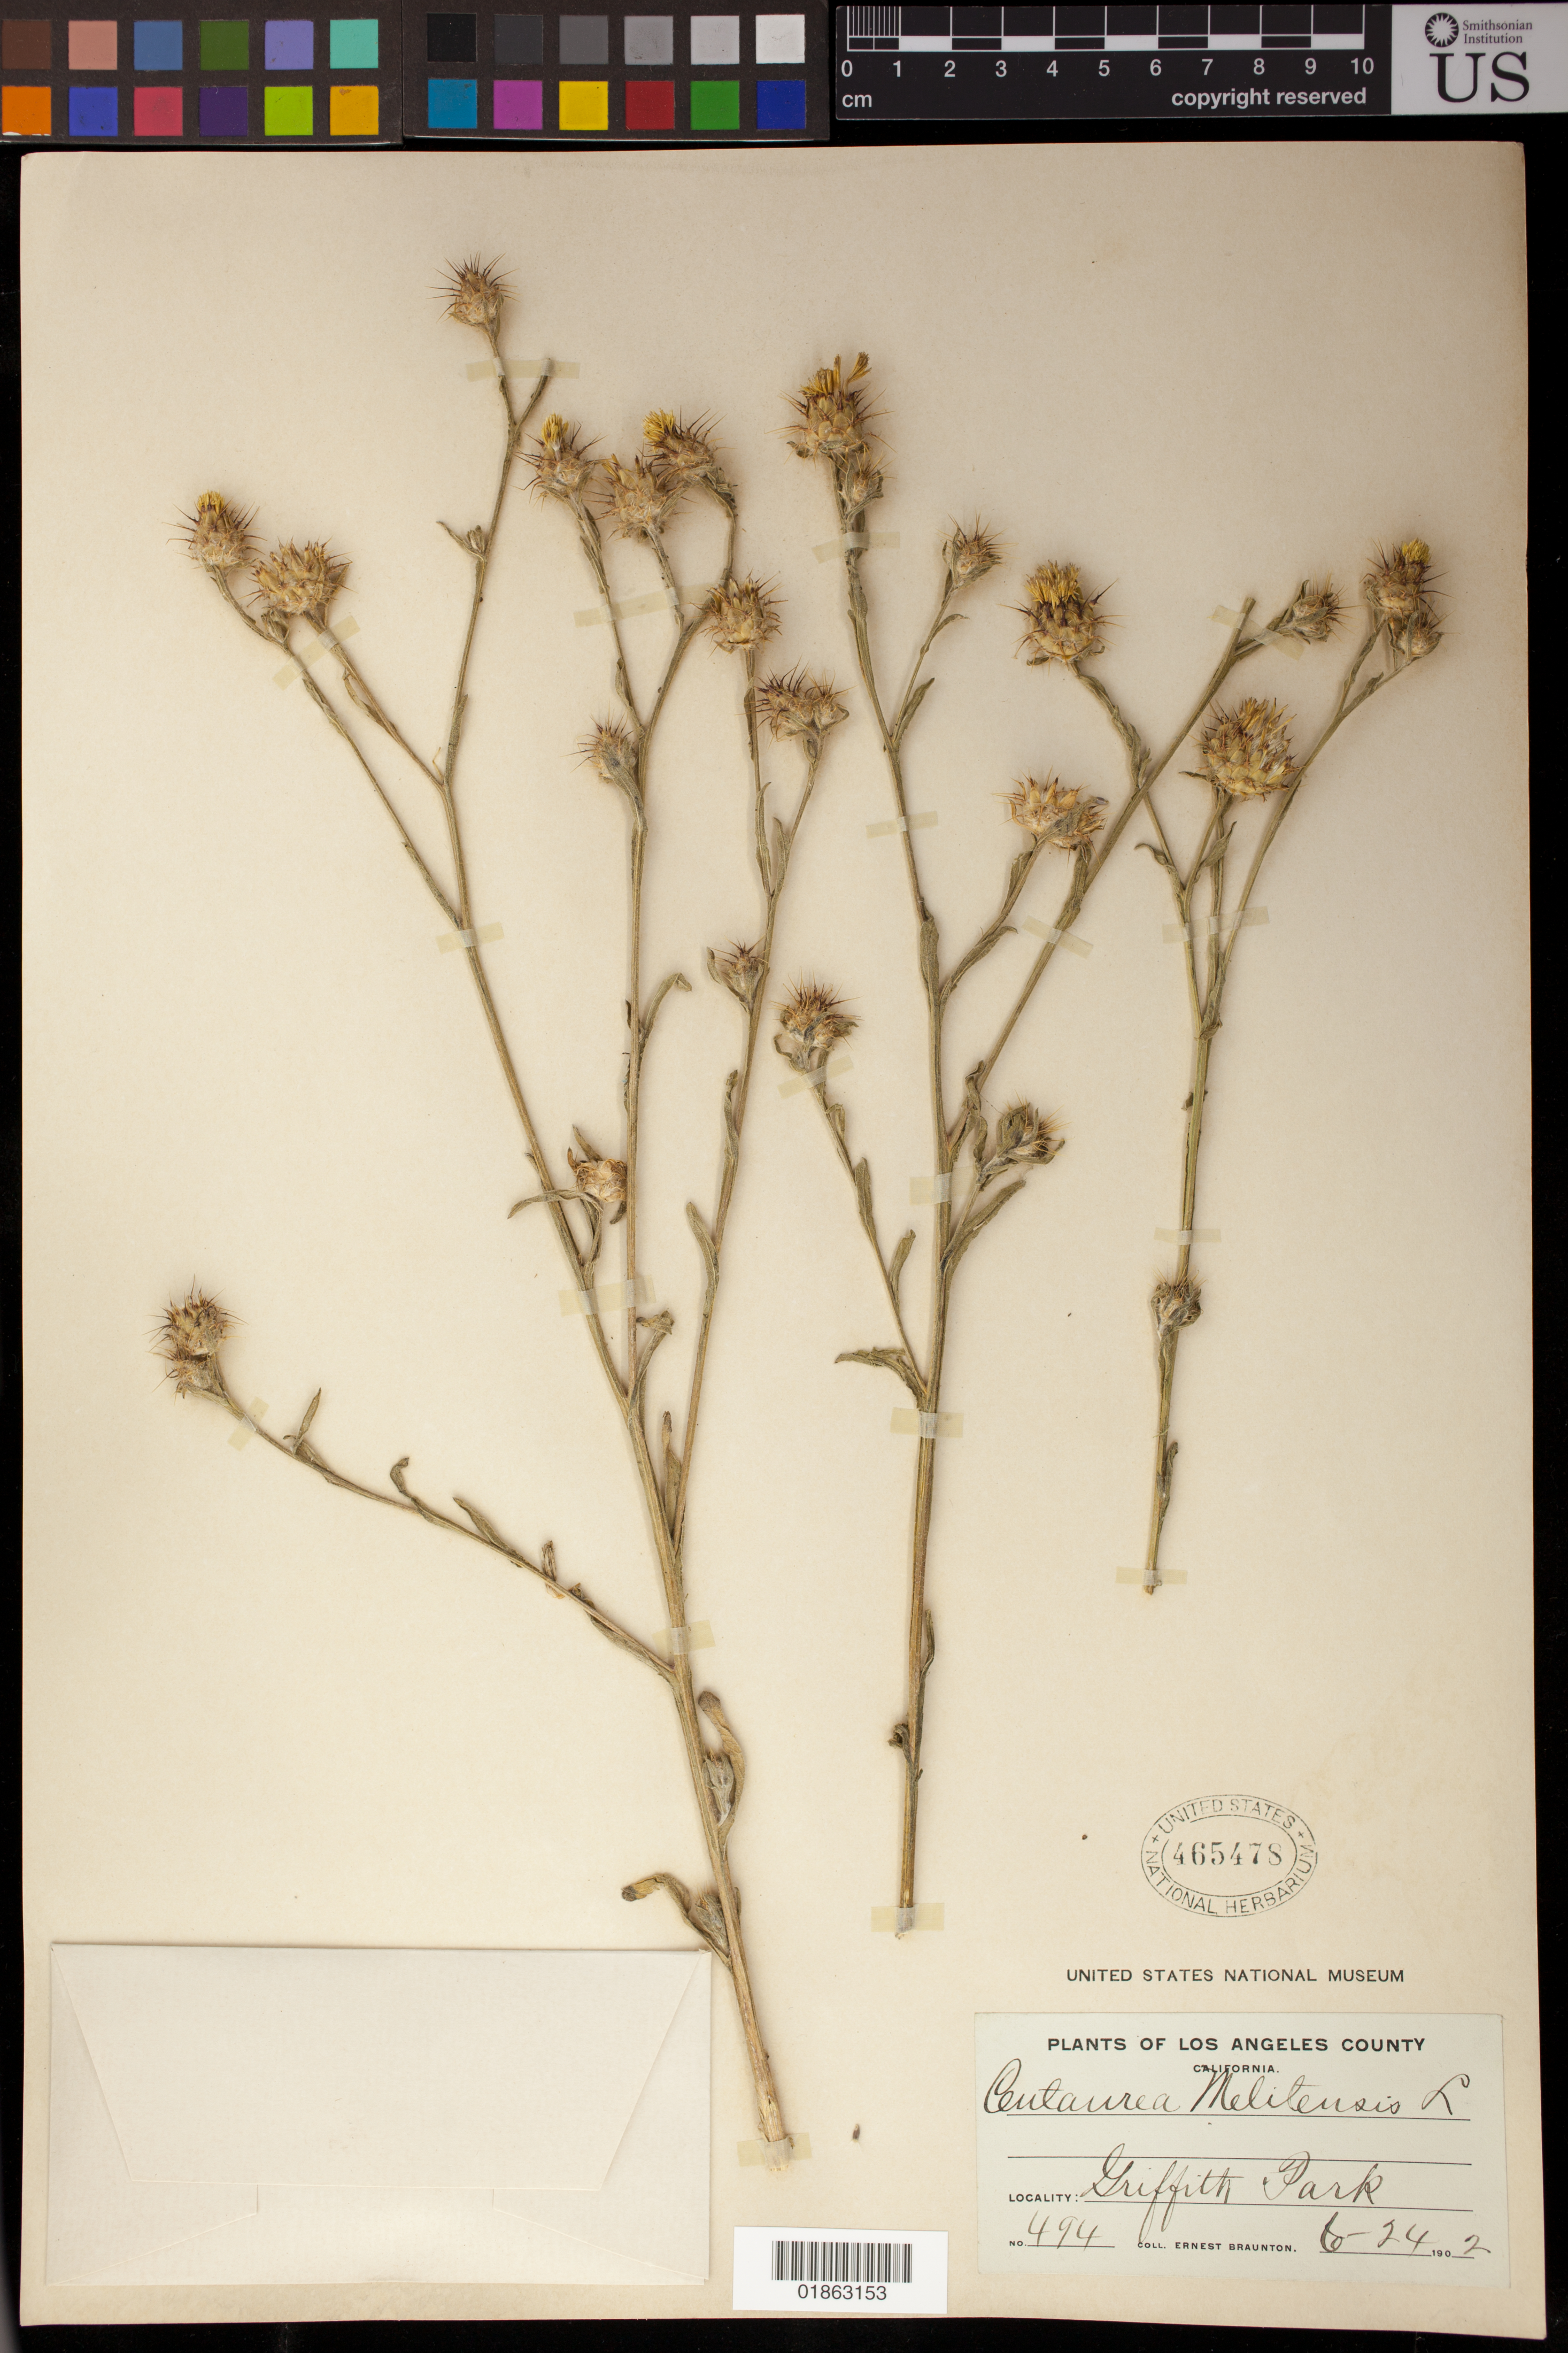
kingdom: Plantae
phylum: Tracheophyta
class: Magnoliopsida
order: Asterales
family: Asteraceae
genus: Centaurea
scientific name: Centaurea melitensis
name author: L.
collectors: E. Braunton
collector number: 494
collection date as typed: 6-24-1902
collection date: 1902-06-24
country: United States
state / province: California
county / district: Los Angeles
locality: Griffith Park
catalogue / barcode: US 465478